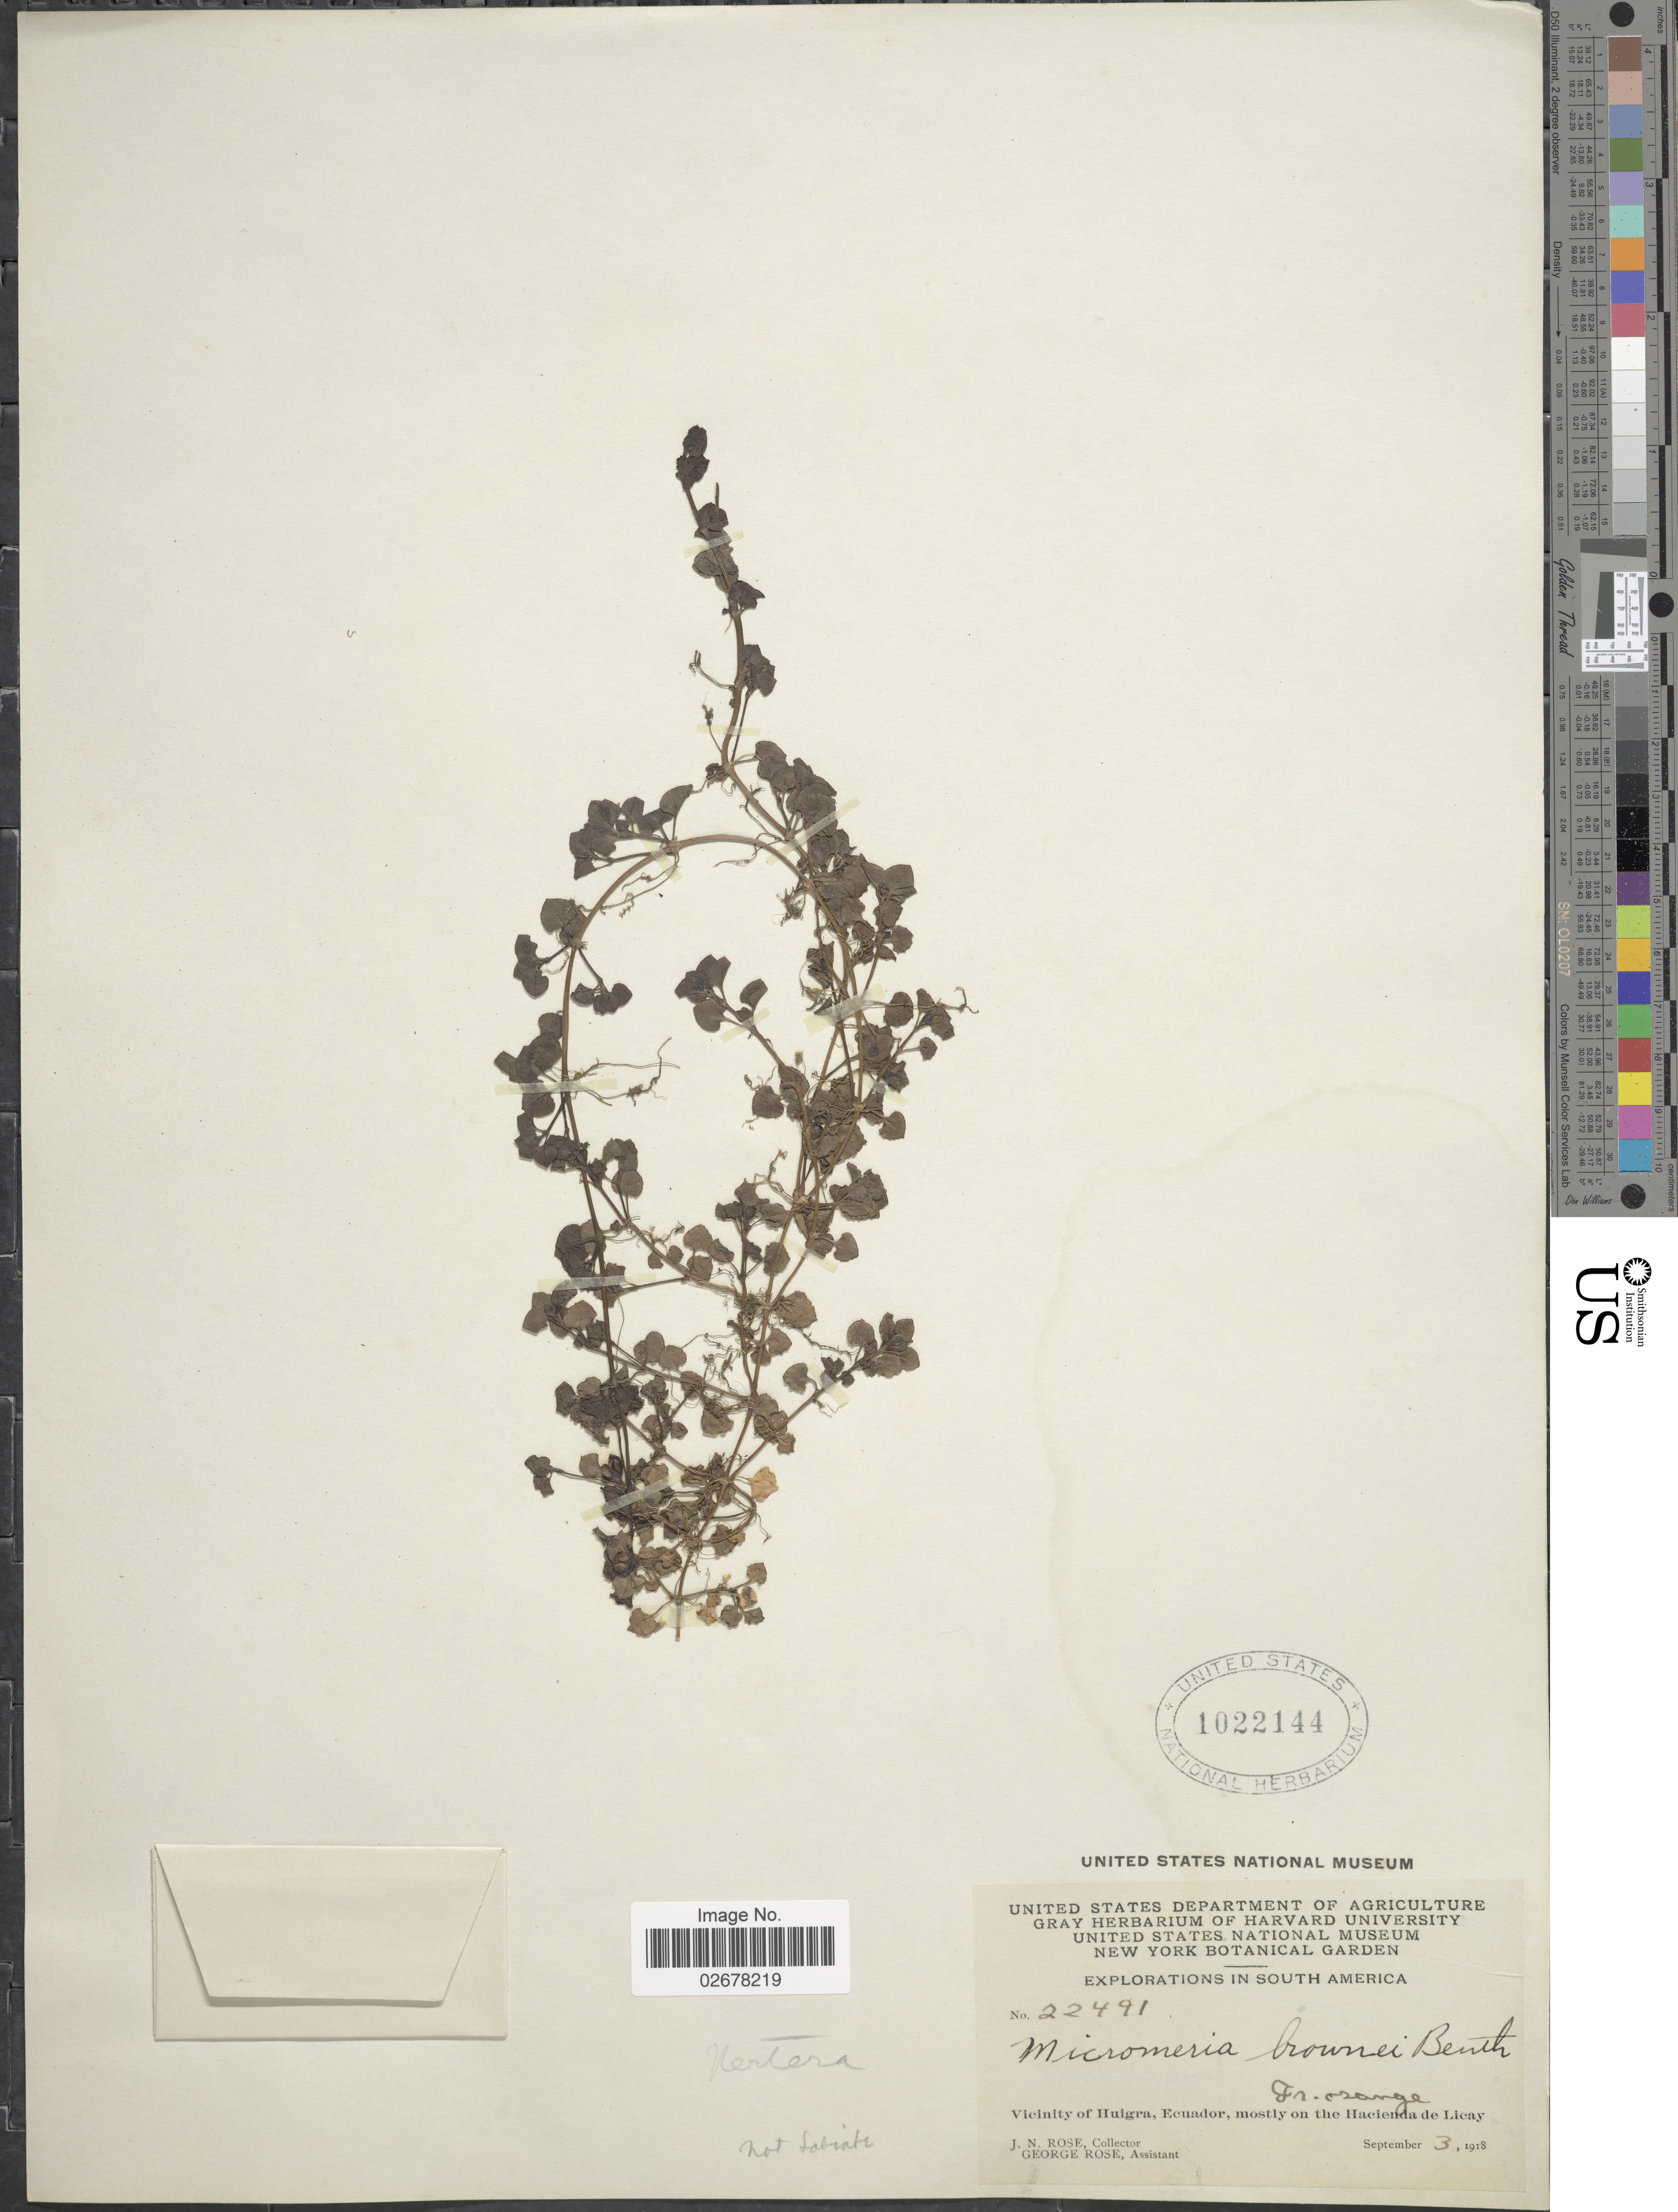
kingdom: Plantae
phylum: Tracheophyta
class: Magnoliopsida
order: Gentianales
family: Rubiaceae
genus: Nertera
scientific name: Nertera depressa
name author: Banks & Sol. ex Gaertn.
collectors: J. N. Rose & G. Rose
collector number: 22491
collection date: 1918-09-03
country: Ecuador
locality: Vicinity of Huigra, mostly on the Hacienda de Licay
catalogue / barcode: US 1022144